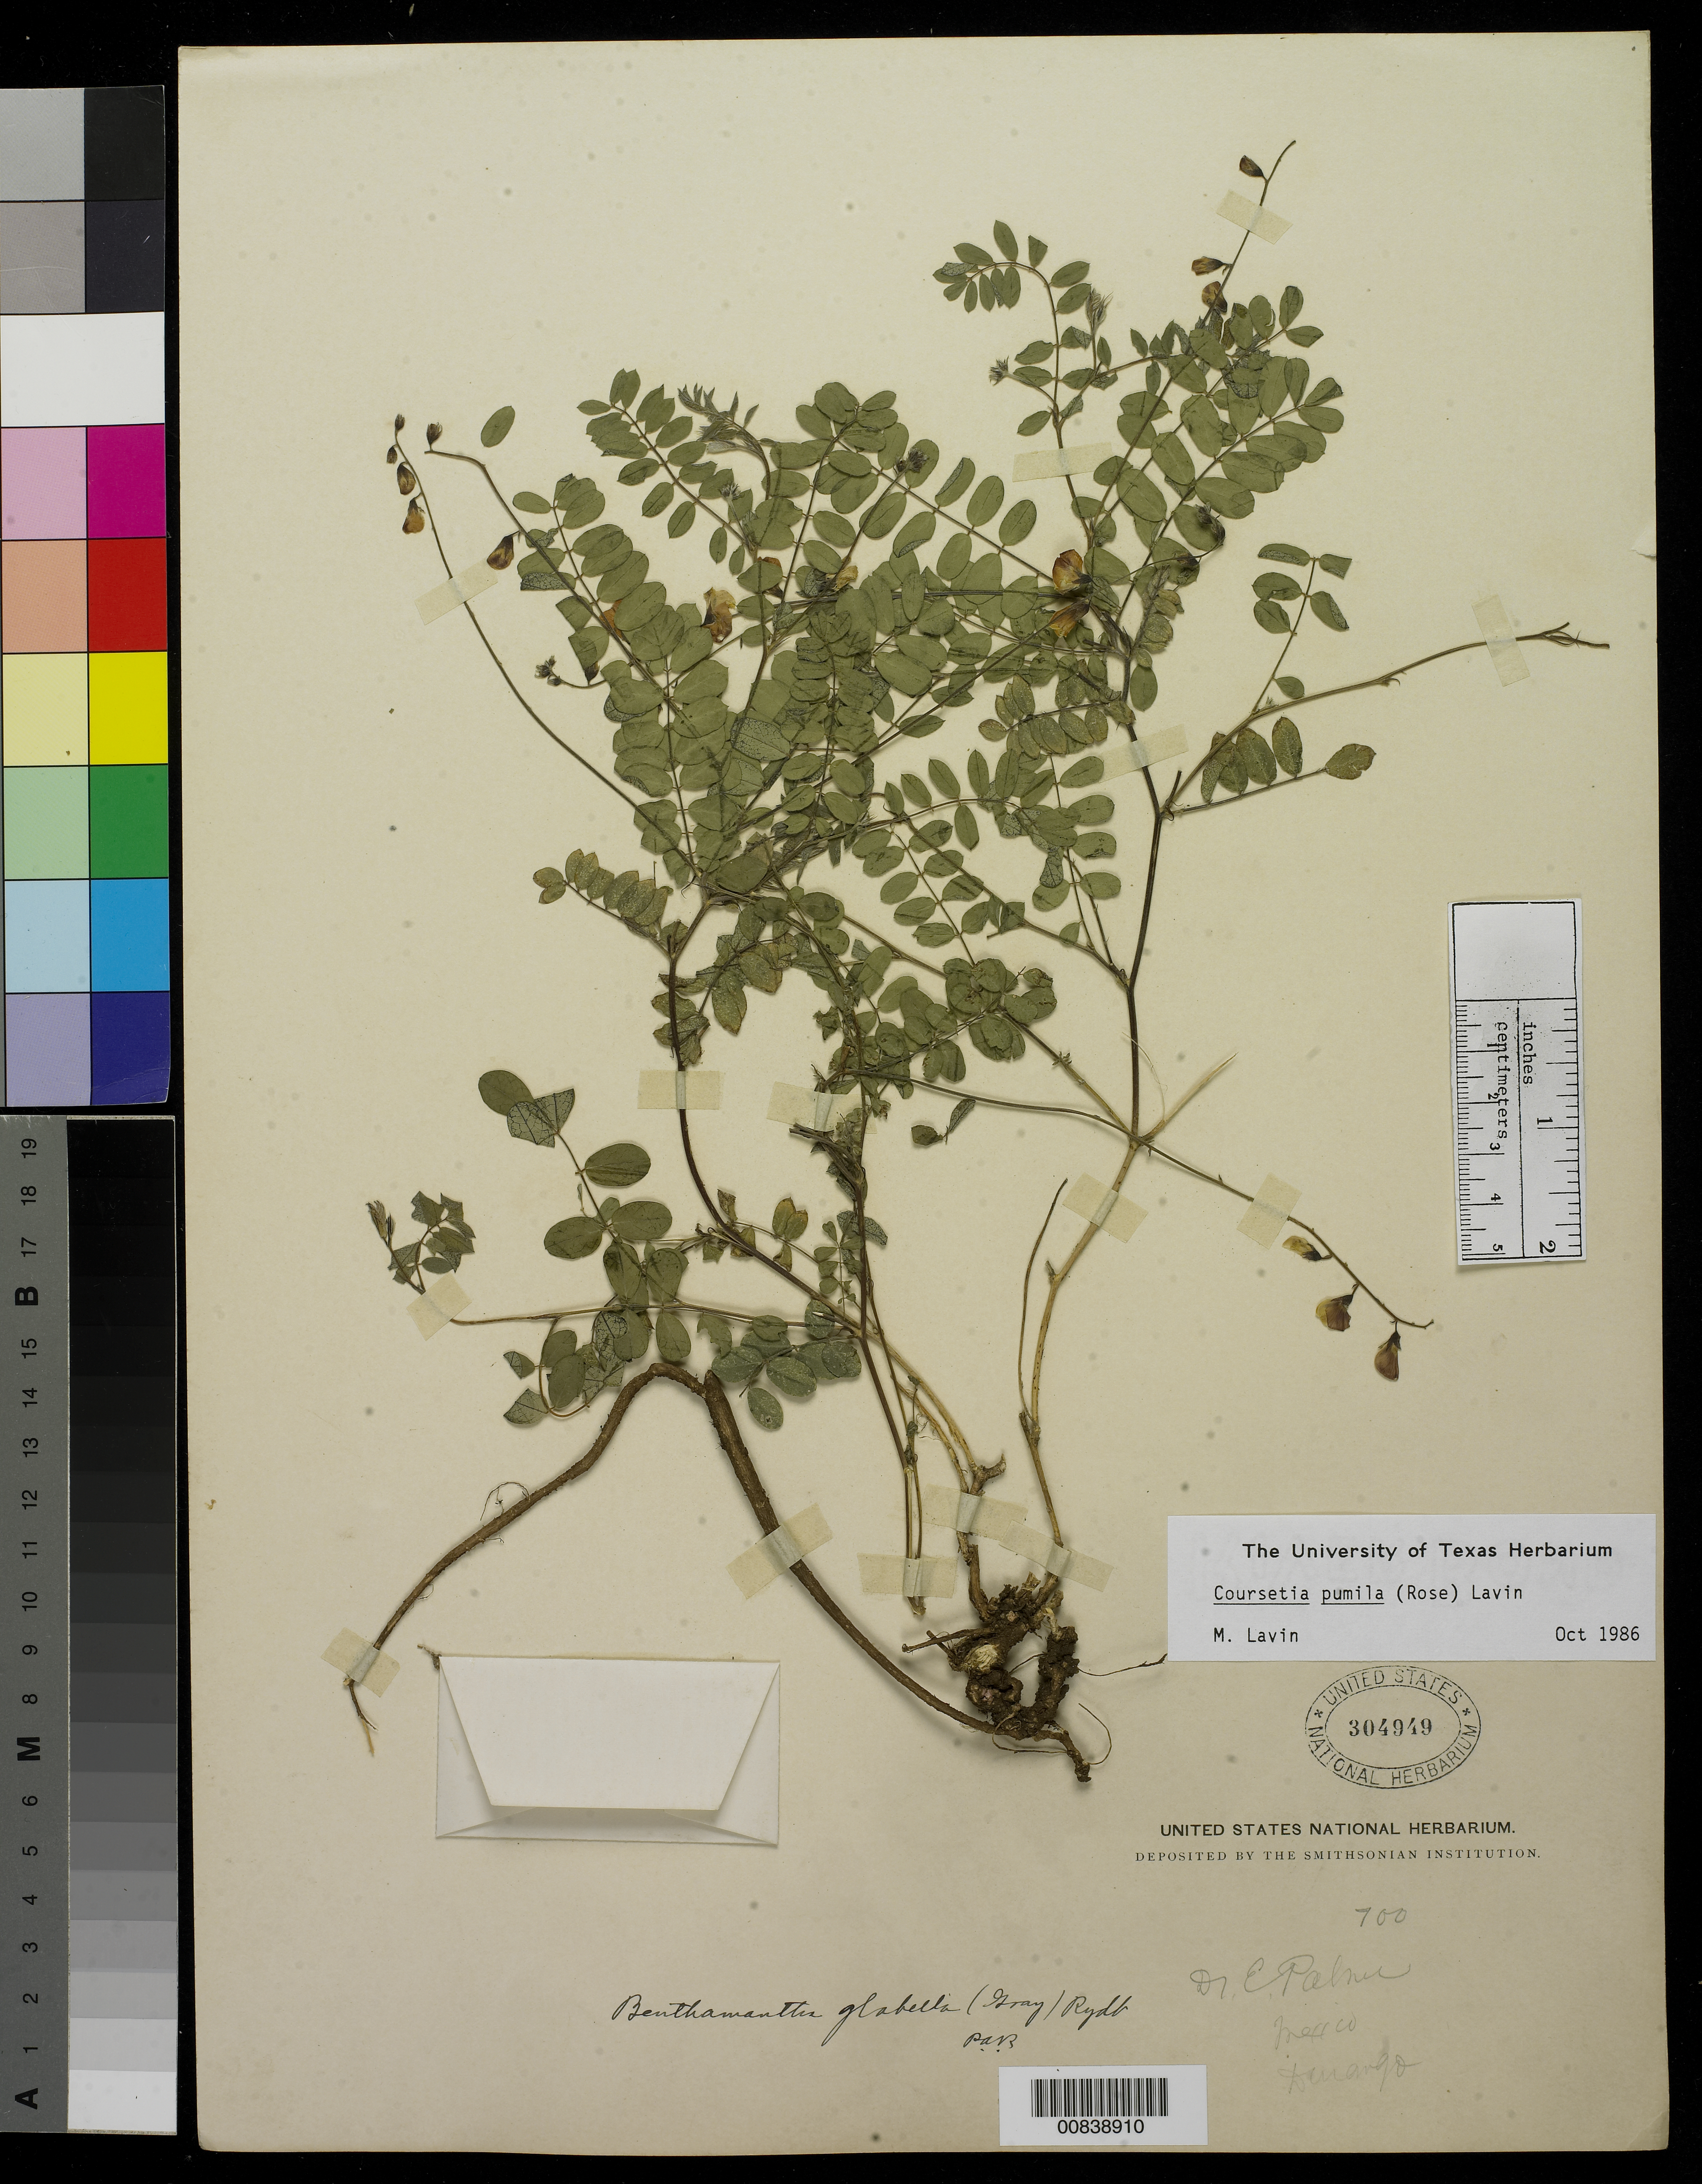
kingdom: Plantae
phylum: Tracheophyta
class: Magnoliopsida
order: Fabales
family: Fabaceae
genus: Coursetia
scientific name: Coursetia pumila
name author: (Rose) Lavin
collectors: E. Palmer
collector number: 700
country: Mexico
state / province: Durango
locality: Durango.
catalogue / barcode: US 304949